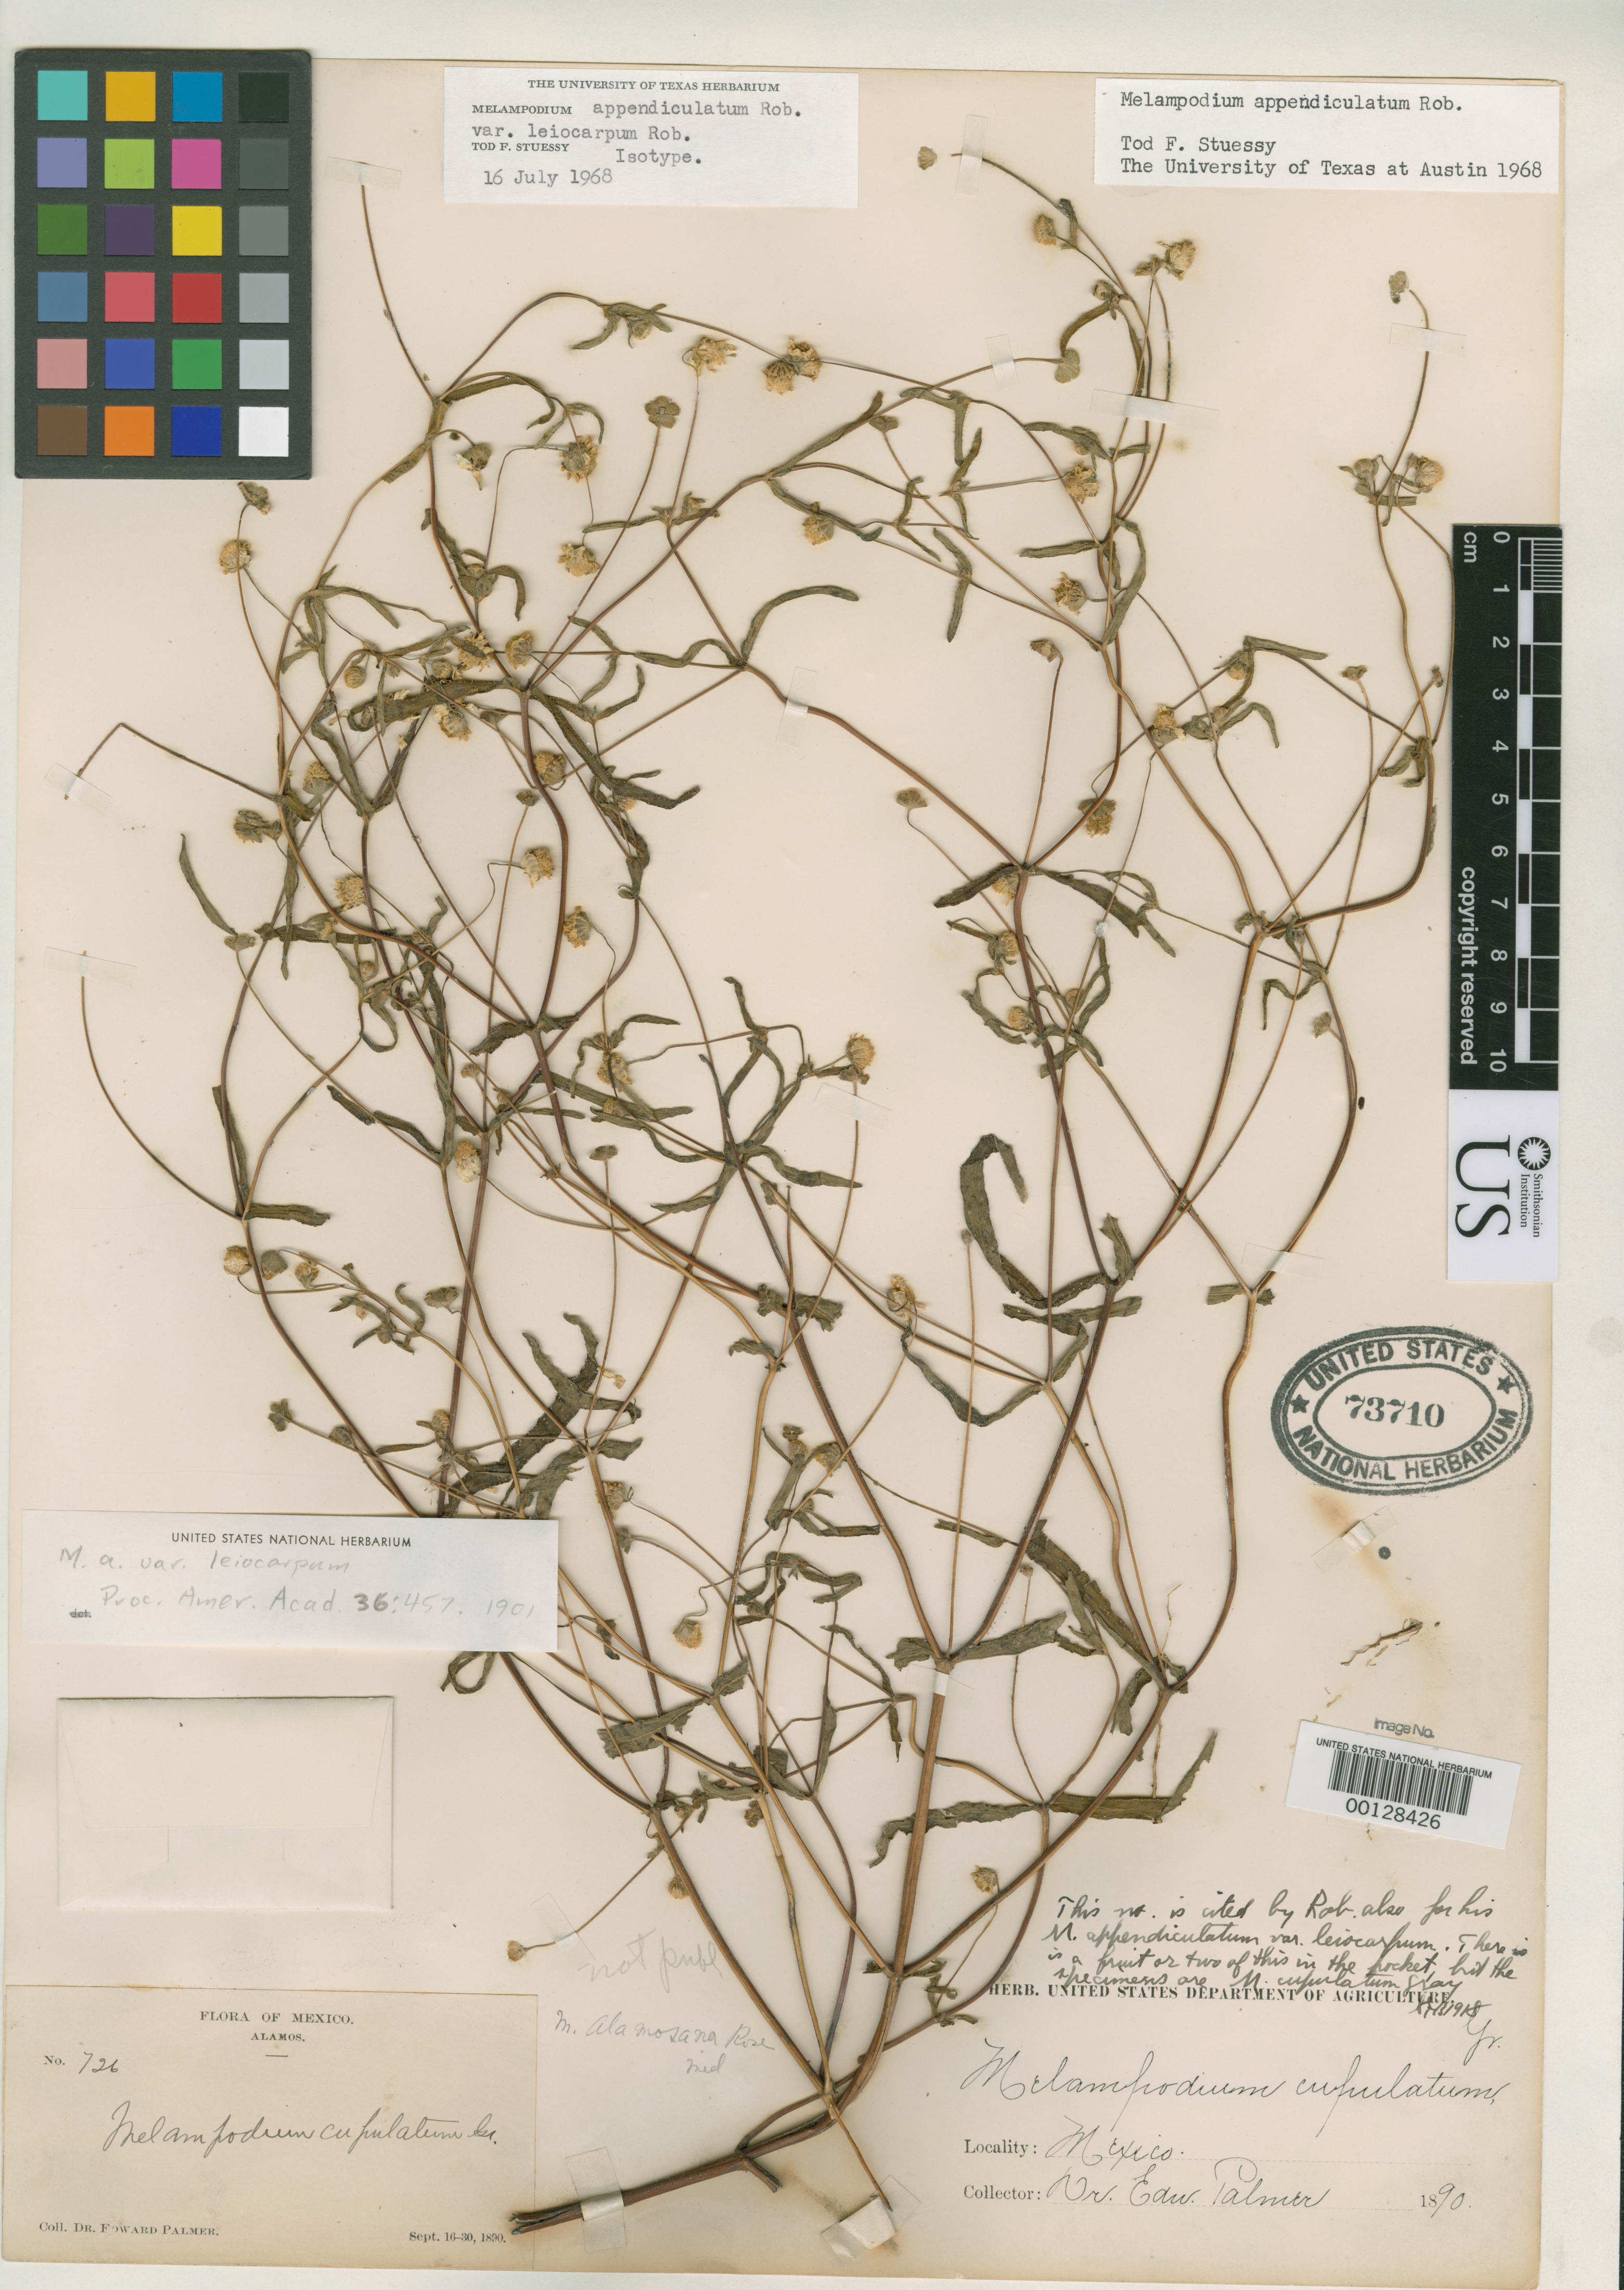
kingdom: Plantae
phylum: Tracheophyta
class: Magnoliopsida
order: Asterales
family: Asteraceae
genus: Melampodium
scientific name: Melampodium appendiculatum var. leiocarpum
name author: B.L. Rob.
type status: Isotype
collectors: E. Palmer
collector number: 726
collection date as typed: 16 Sep 1890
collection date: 1890-09-16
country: Mexico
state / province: Sonora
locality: Alamos.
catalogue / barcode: US 73710